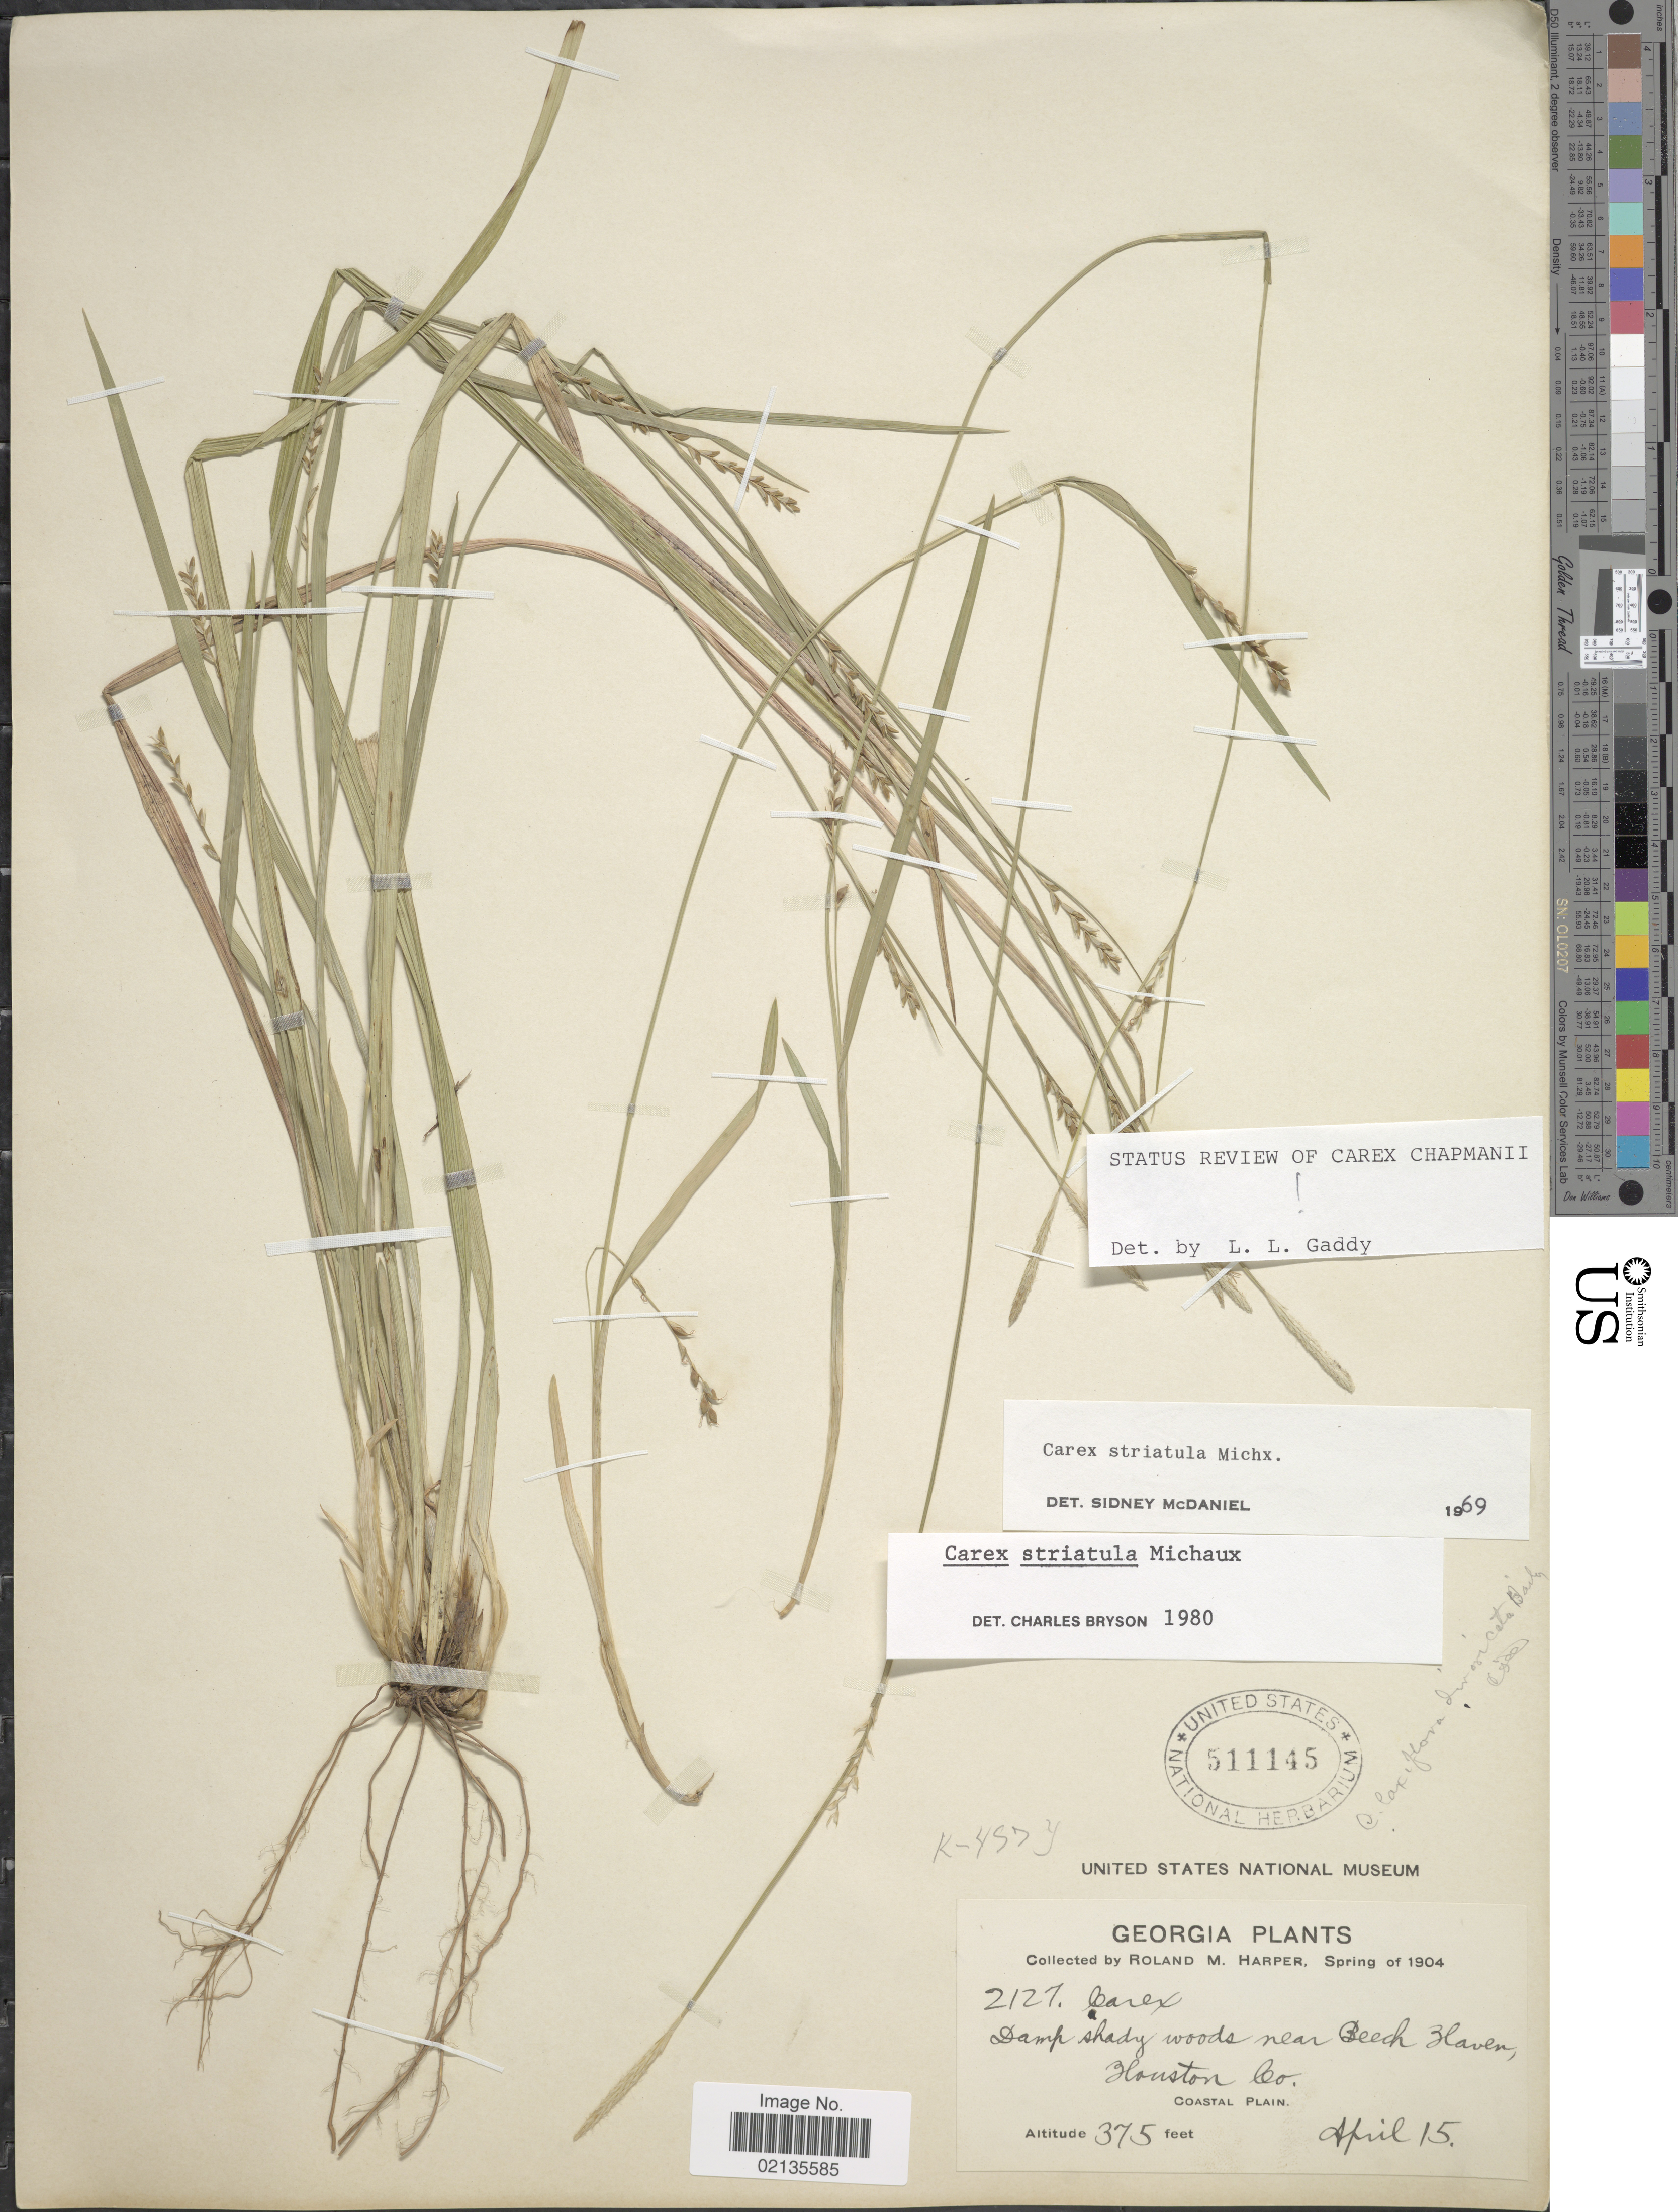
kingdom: Plantae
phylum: Tracheophyta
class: Liliopsida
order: Poales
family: Cyperaceae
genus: Carex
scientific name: Carex striatula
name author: Michx.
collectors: R. M. Harper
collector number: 2127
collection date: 1904-04-15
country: United States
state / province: Georgia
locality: Damp shady woods near Beech haven, Houston Co., Coastal Plain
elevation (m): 114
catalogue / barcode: US 511145